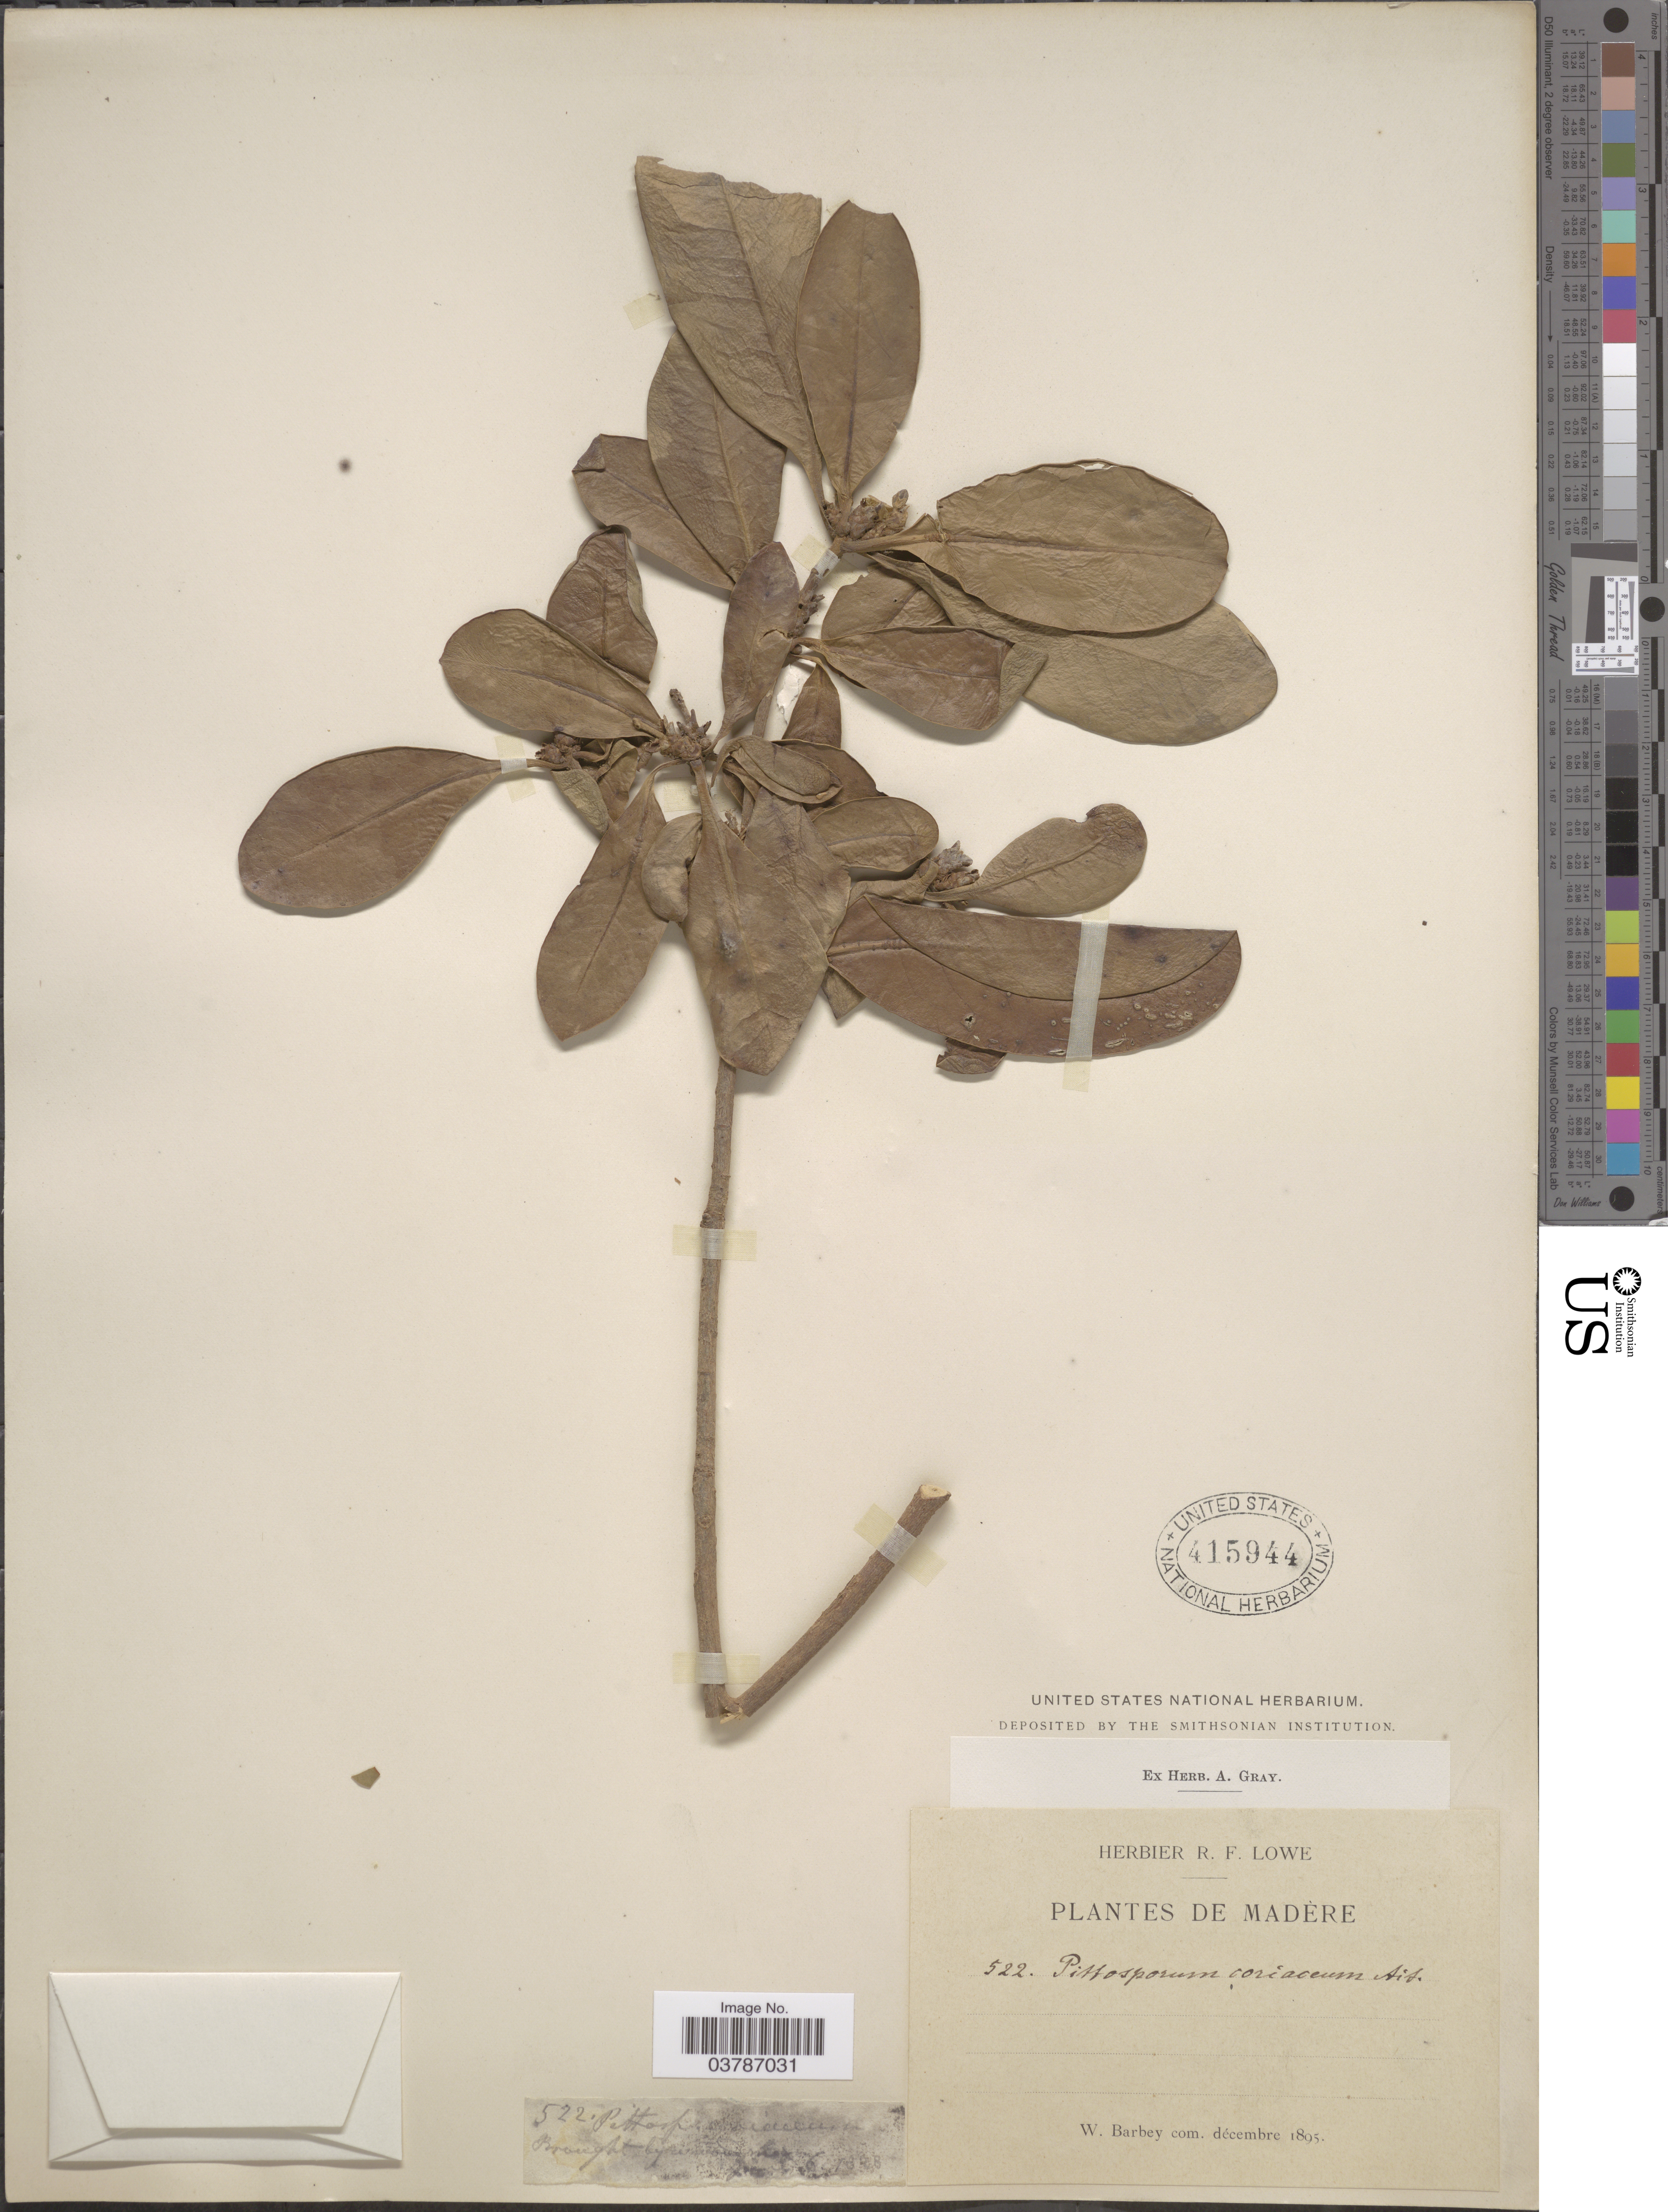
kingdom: Plantae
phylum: Tracheophyta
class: Magnoliopsida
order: Apiales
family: Pittosporaceae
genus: Pittosporum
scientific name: Pittosporum coriaceum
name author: (Dryand.)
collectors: W. Barbey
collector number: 522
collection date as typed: ! 6 1828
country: Portugal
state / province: Madeira (Aut. Reg.)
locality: Madère.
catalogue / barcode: US 415944